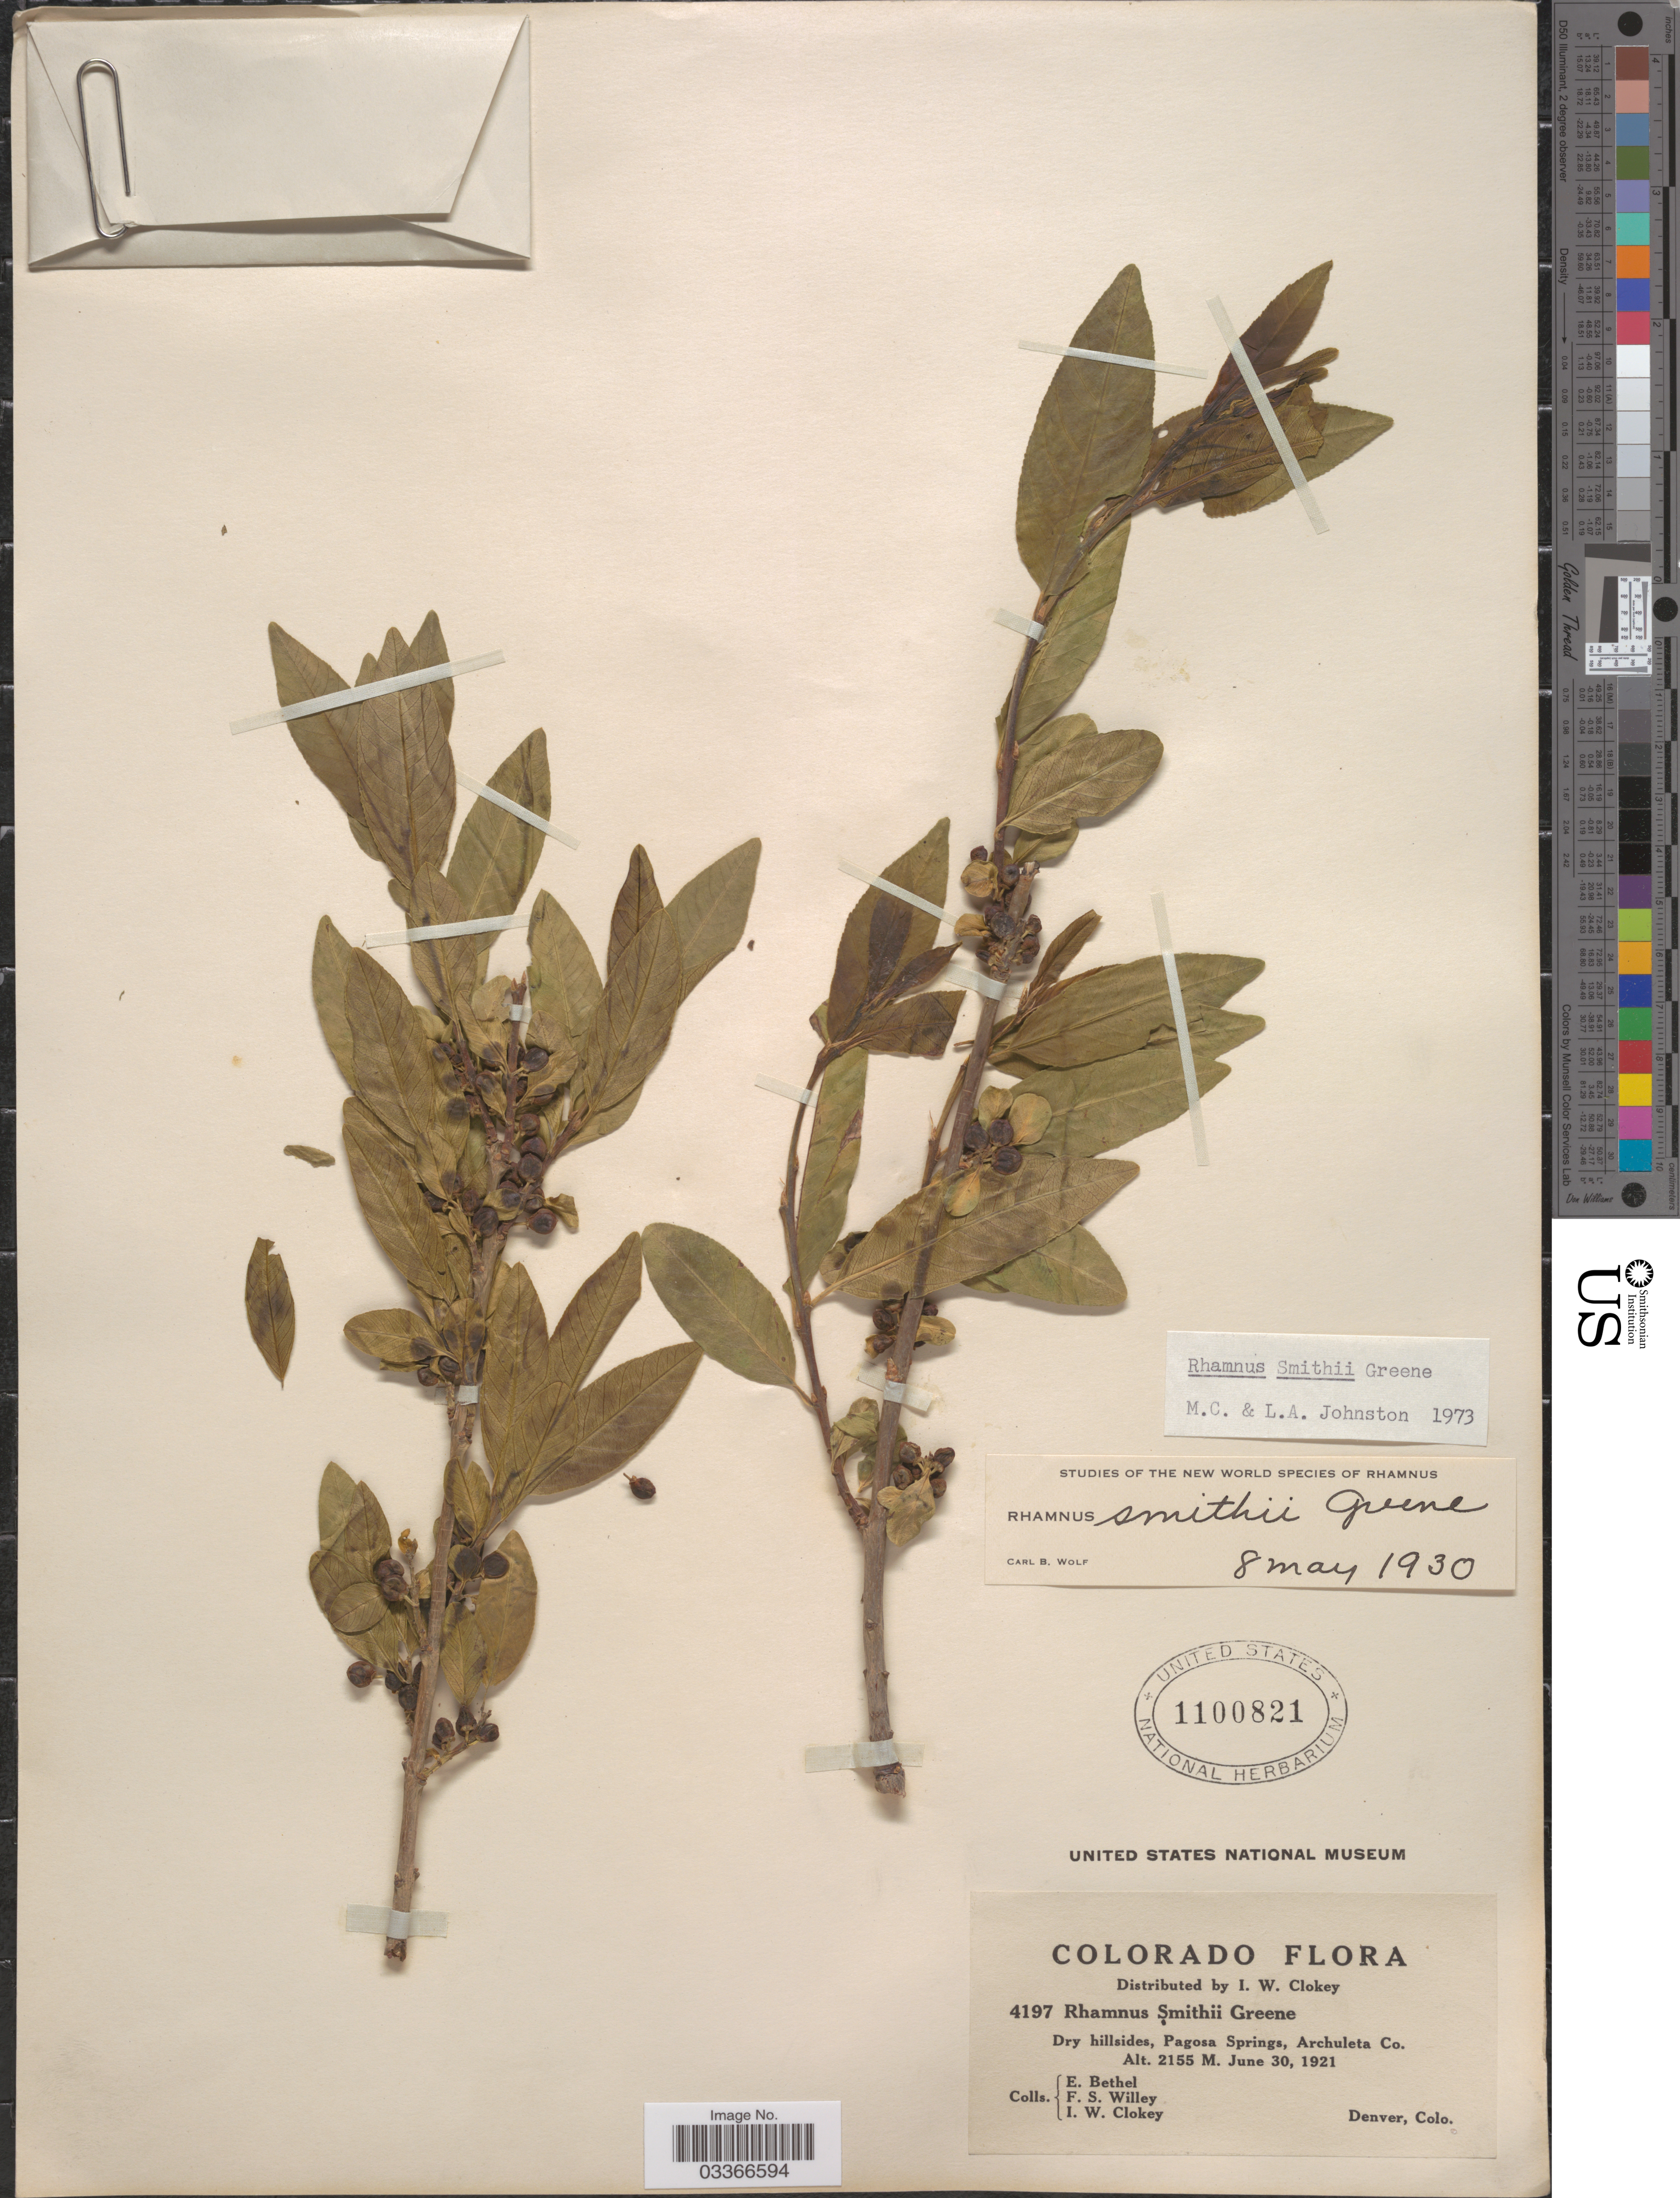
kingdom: Plantae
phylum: Tracheophyta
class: Magnoliopsida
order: Rosales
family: Rhamnaceae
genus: Rhamnus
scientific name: Rhamnus smithii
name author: Greene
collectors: E. Bethel, F. Willey & I. W. Clokey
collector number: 4197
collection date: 1921-06-30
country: United States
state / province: Colorado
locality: Pagosa Springs, Archuleta Co.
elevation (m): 2155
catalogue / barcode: US 1100821